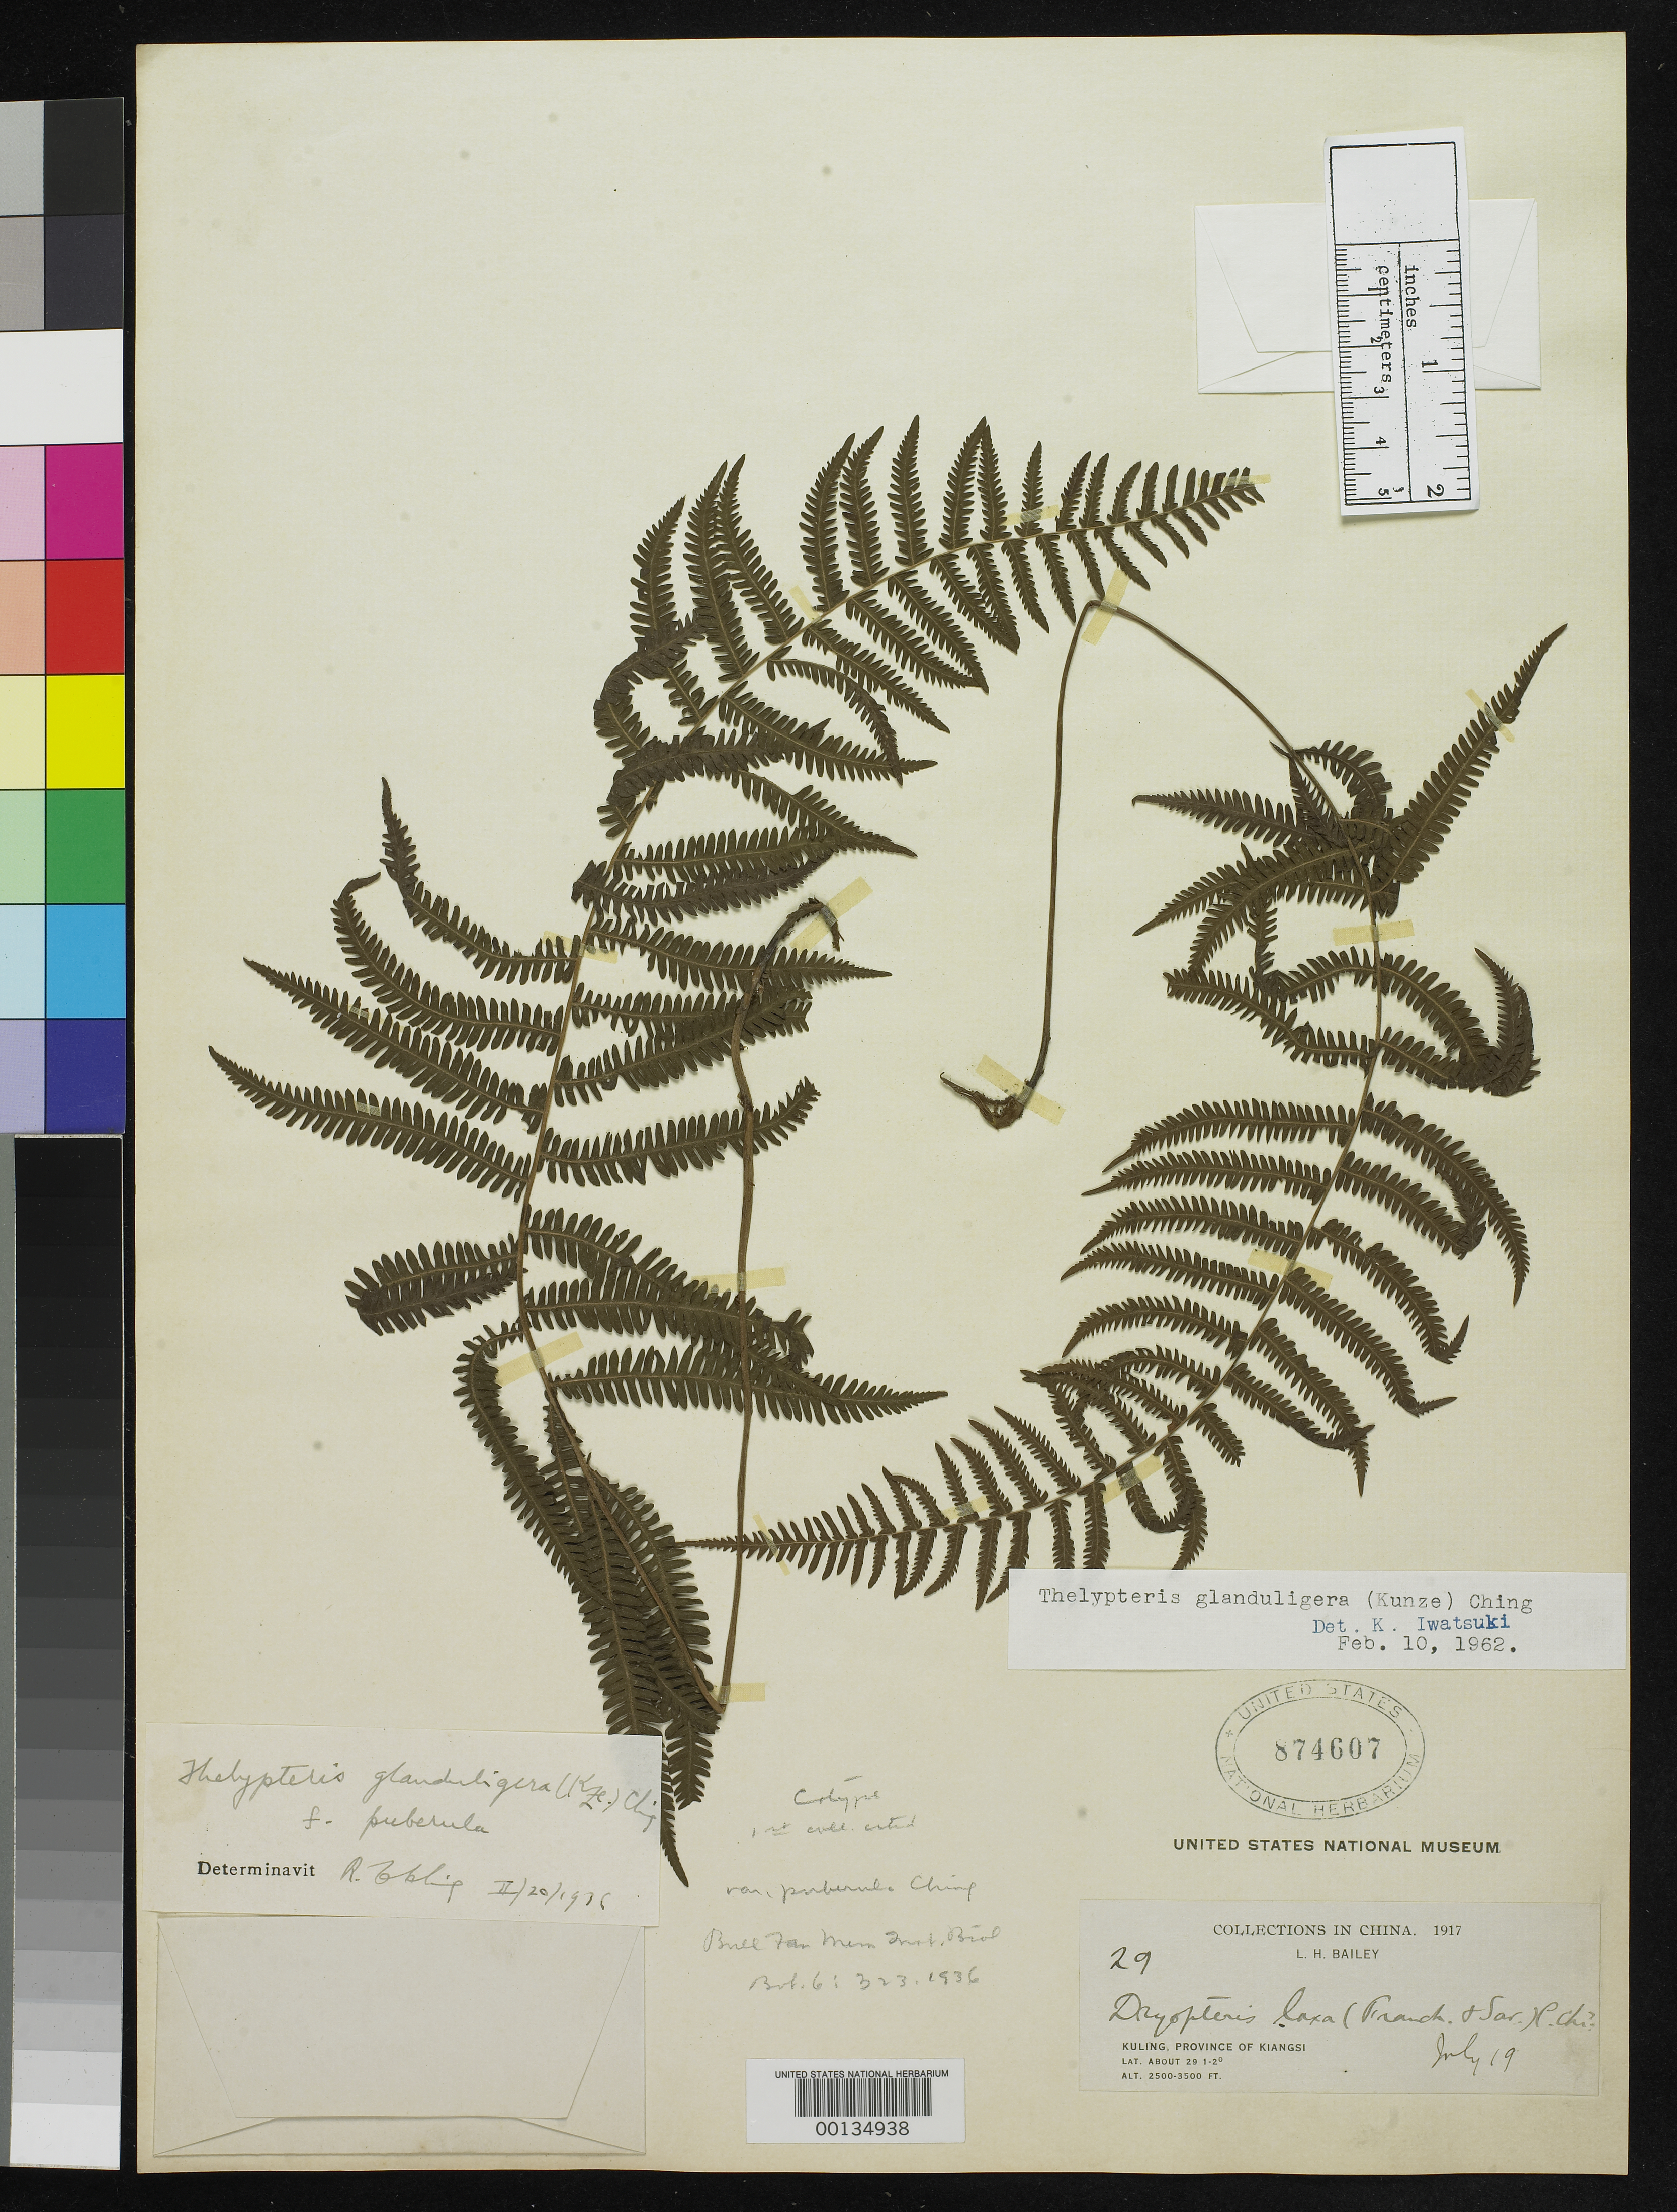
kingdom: Plantae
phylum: Tracheophyta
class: Polypodiopsida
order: Polypodiales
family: Thelypteridaceae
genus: Thelypteris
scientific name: Thelypteris glanduligera var. puberula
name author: Ching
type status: Lectotype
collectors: L. H. Bailey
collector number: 29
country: China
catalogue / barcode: US 874607